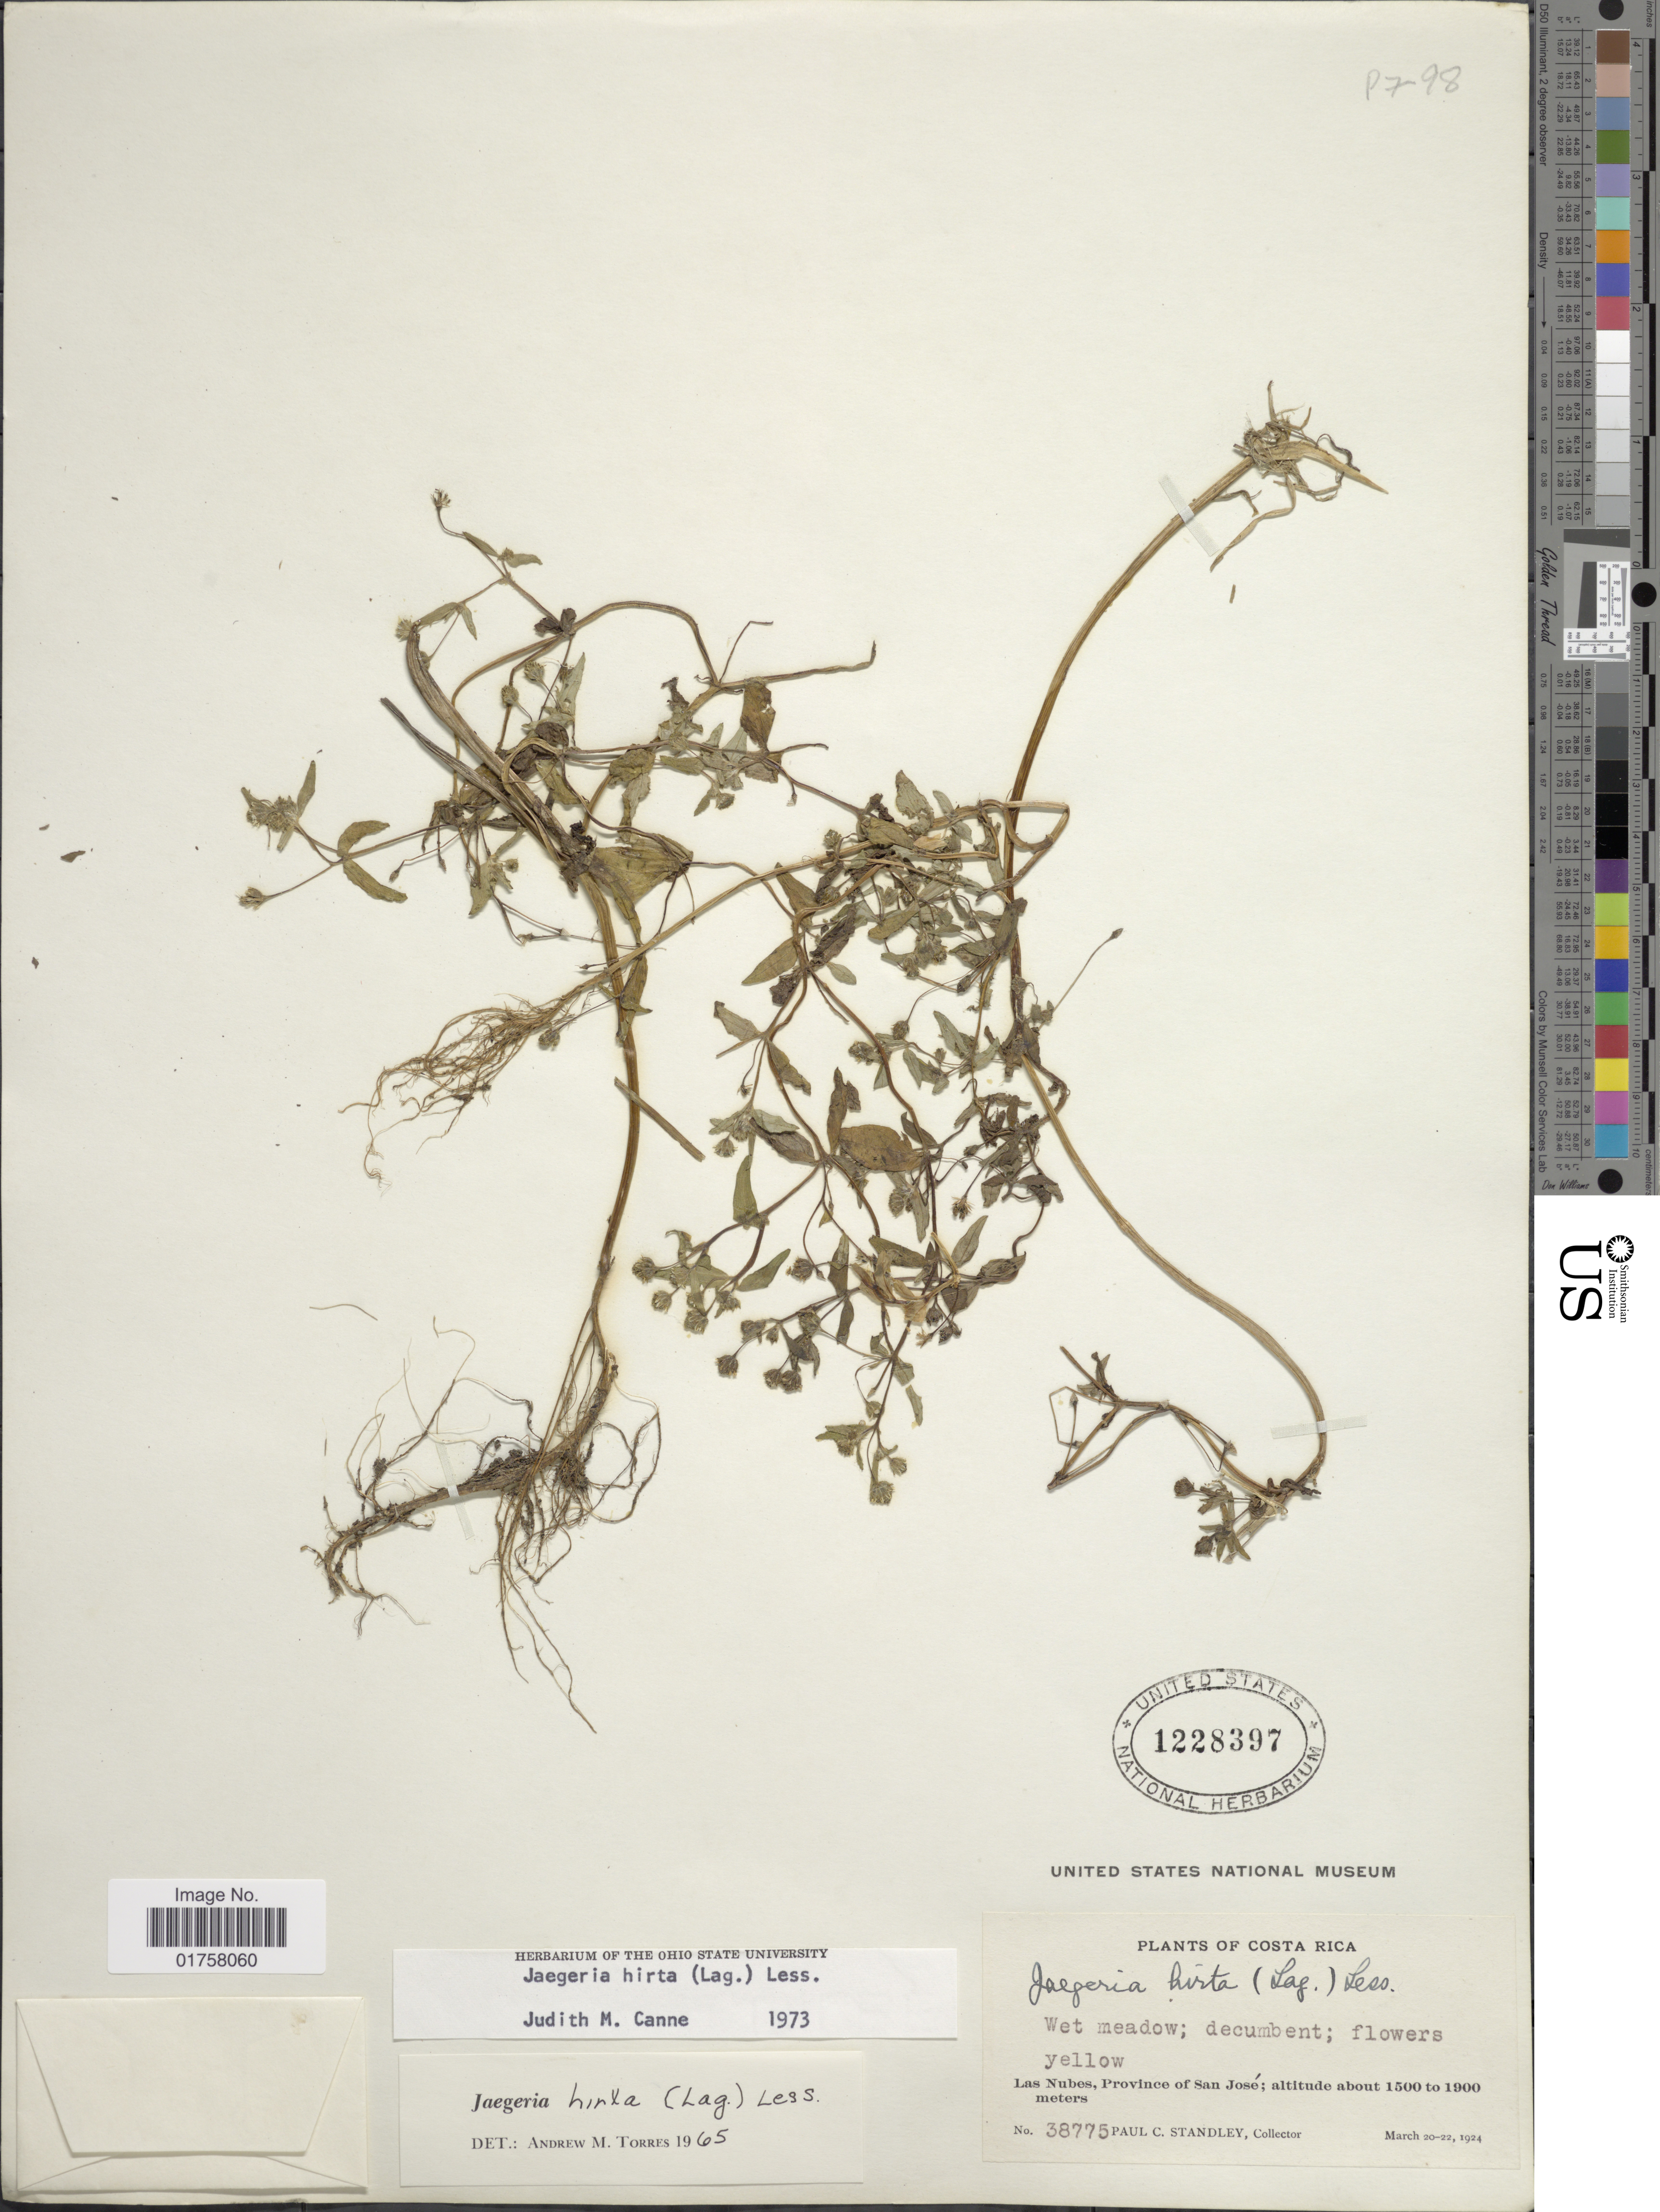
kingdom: Plantae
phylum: Tracheophyta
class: Magnoliopsida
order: Asterales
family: Asteraceae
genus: Jaegeria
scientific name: Jaegeria hirta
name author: (Lag.) Less.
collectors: P. C. Standley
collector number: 38775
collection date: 1924-03-20/1924-03-22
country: Costa Rica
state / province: San José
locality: Las Nubes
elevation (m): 1500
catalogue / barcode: US 1228397